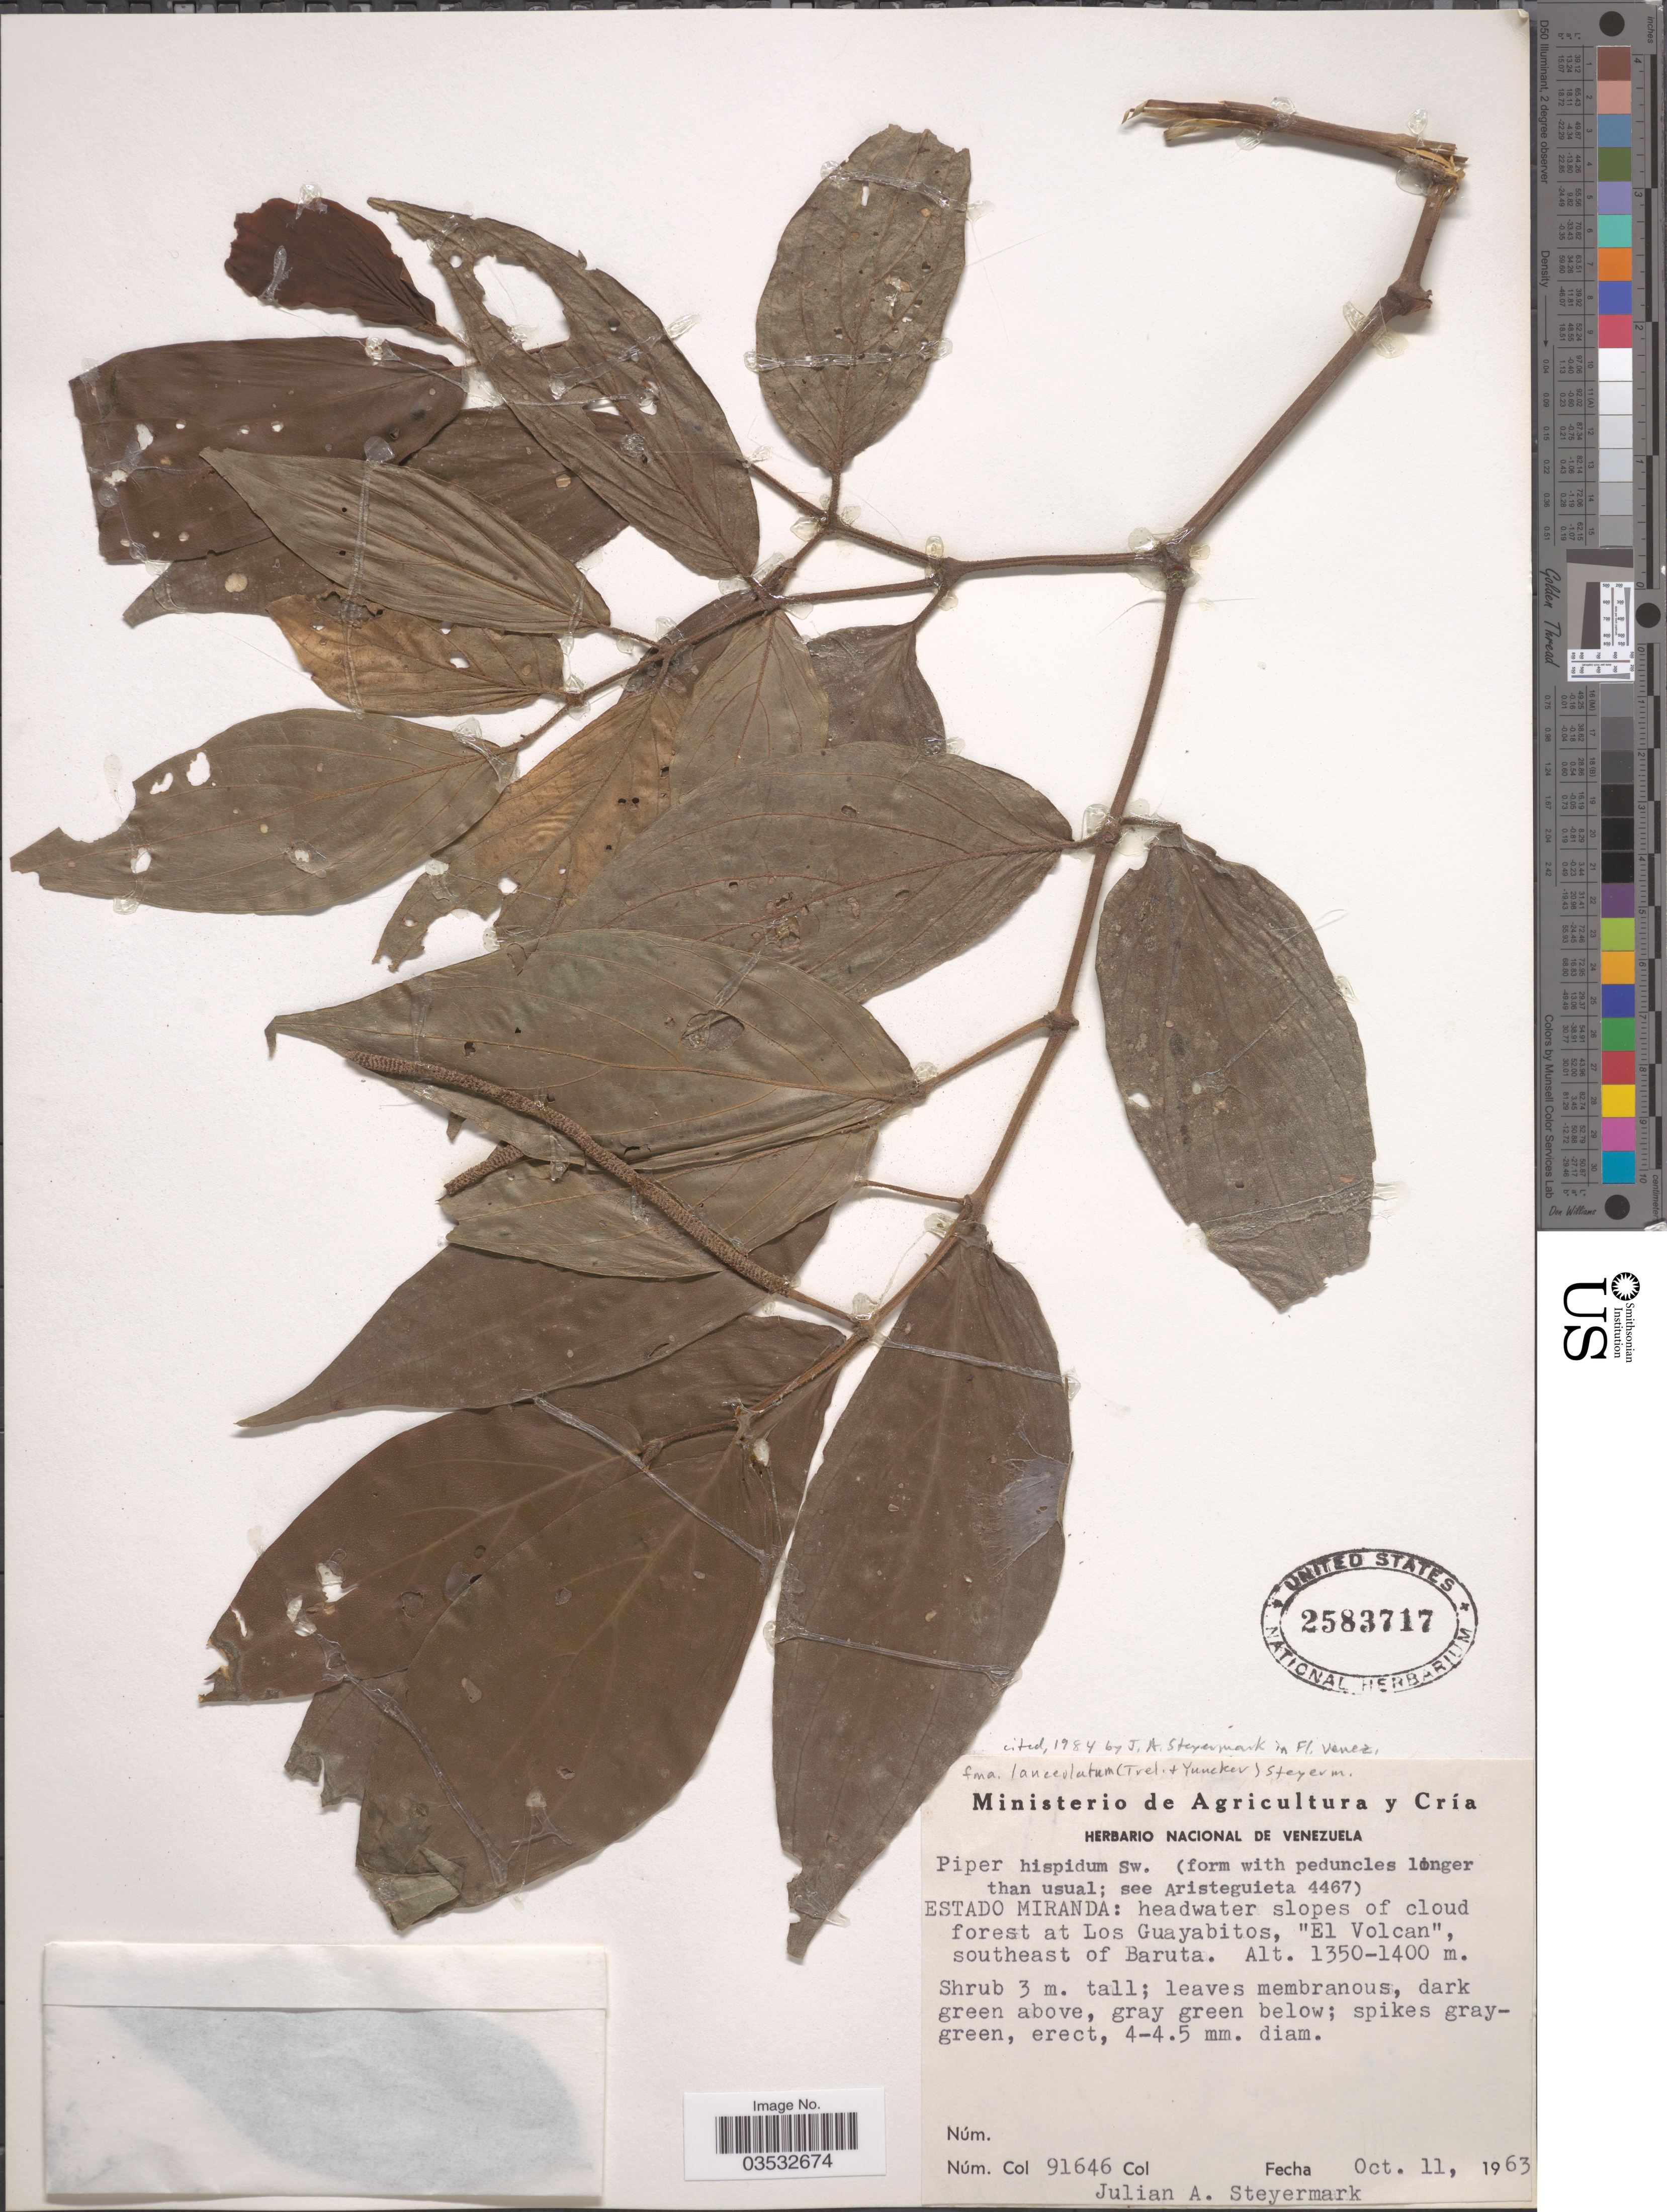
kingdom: Plantae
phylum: Tracheophyta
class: Magnoliopsida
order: Piperales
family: Piperaceae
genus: Piper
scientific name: Piper hispidum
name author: Sw.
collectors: J. Steyermark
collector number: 91646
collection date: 1963-10-11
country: Venezuela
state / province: Miranda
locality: Headwater slopes of cloud forest at Los Guayabitos, "El Volcan", southeast of Baruta.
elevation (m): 1350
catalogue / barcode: US 2583717